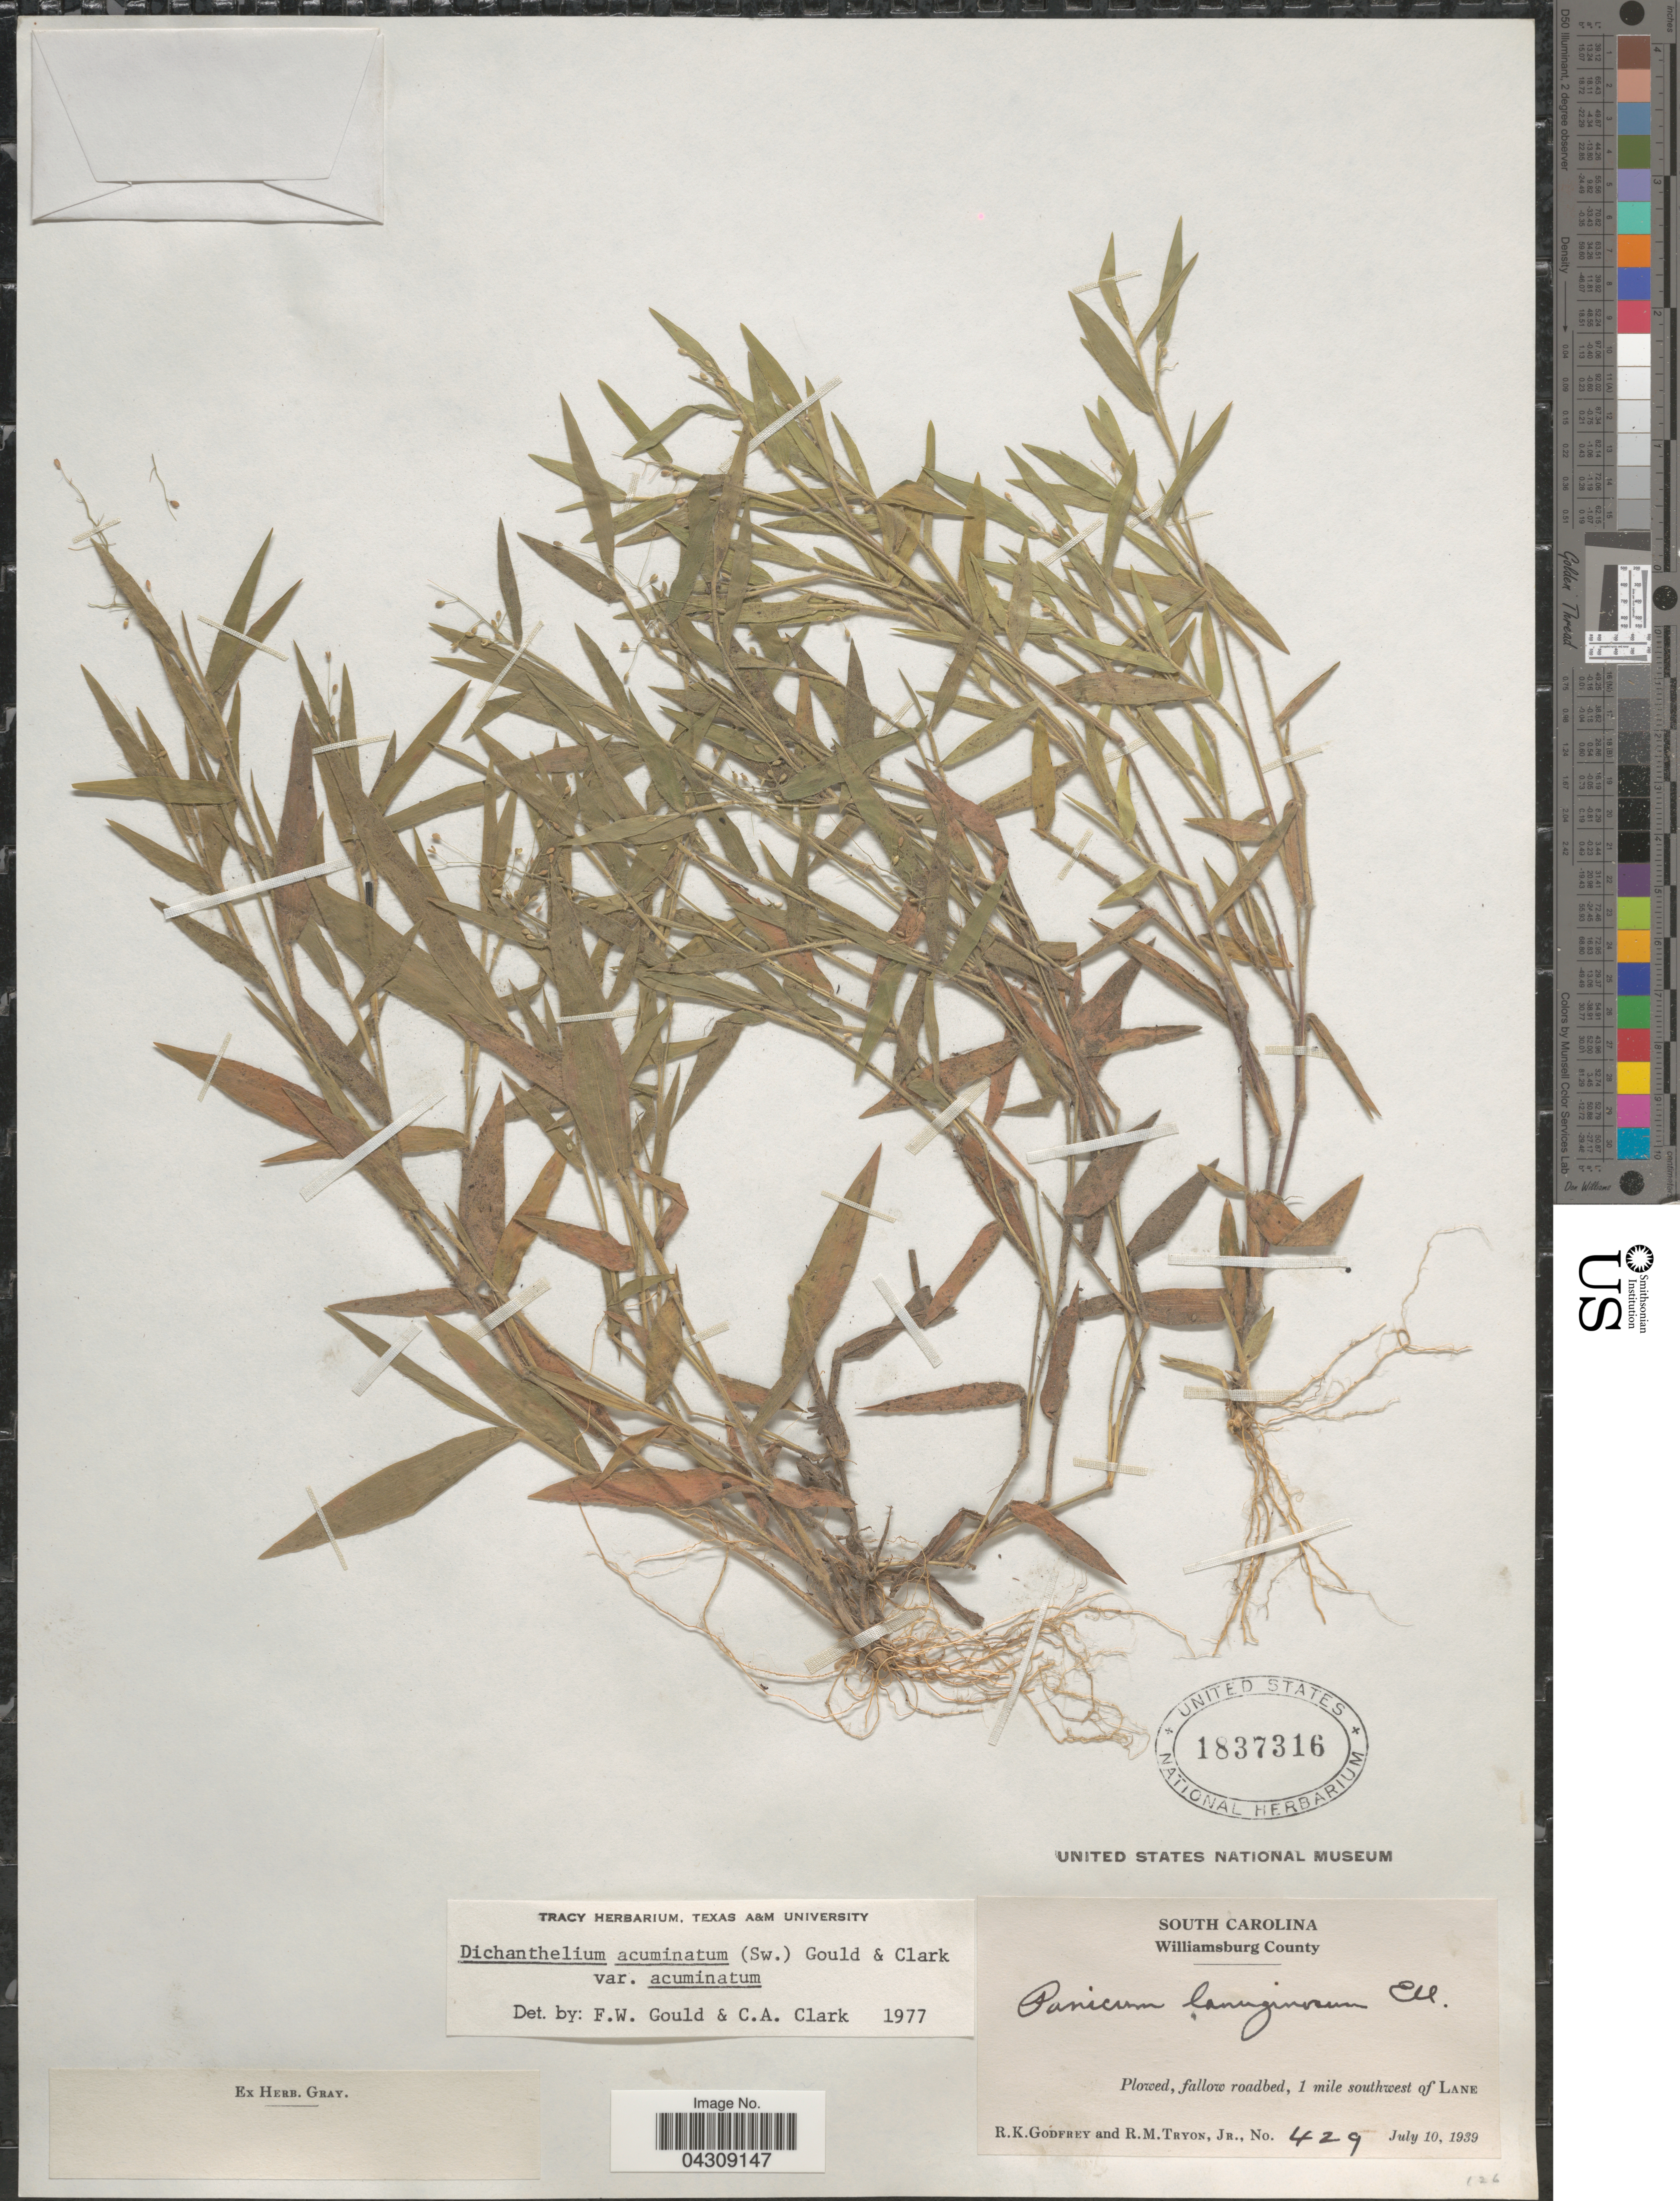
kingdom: Plantae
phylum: Tracheophyta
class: Liliopsida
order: Poales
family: Poaceae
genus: Dichanthelium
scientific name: Dichanthelium acuminatum var. acuminatum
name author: (Sw.) Gould & C.A. Clark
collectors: R. K. Godfrey & R. Tryon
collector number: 429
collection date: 1939-07-10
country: United States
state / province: South Carolina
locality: Williamsburg County. 1 mile southwest of Lane.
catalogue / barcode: US 1837316